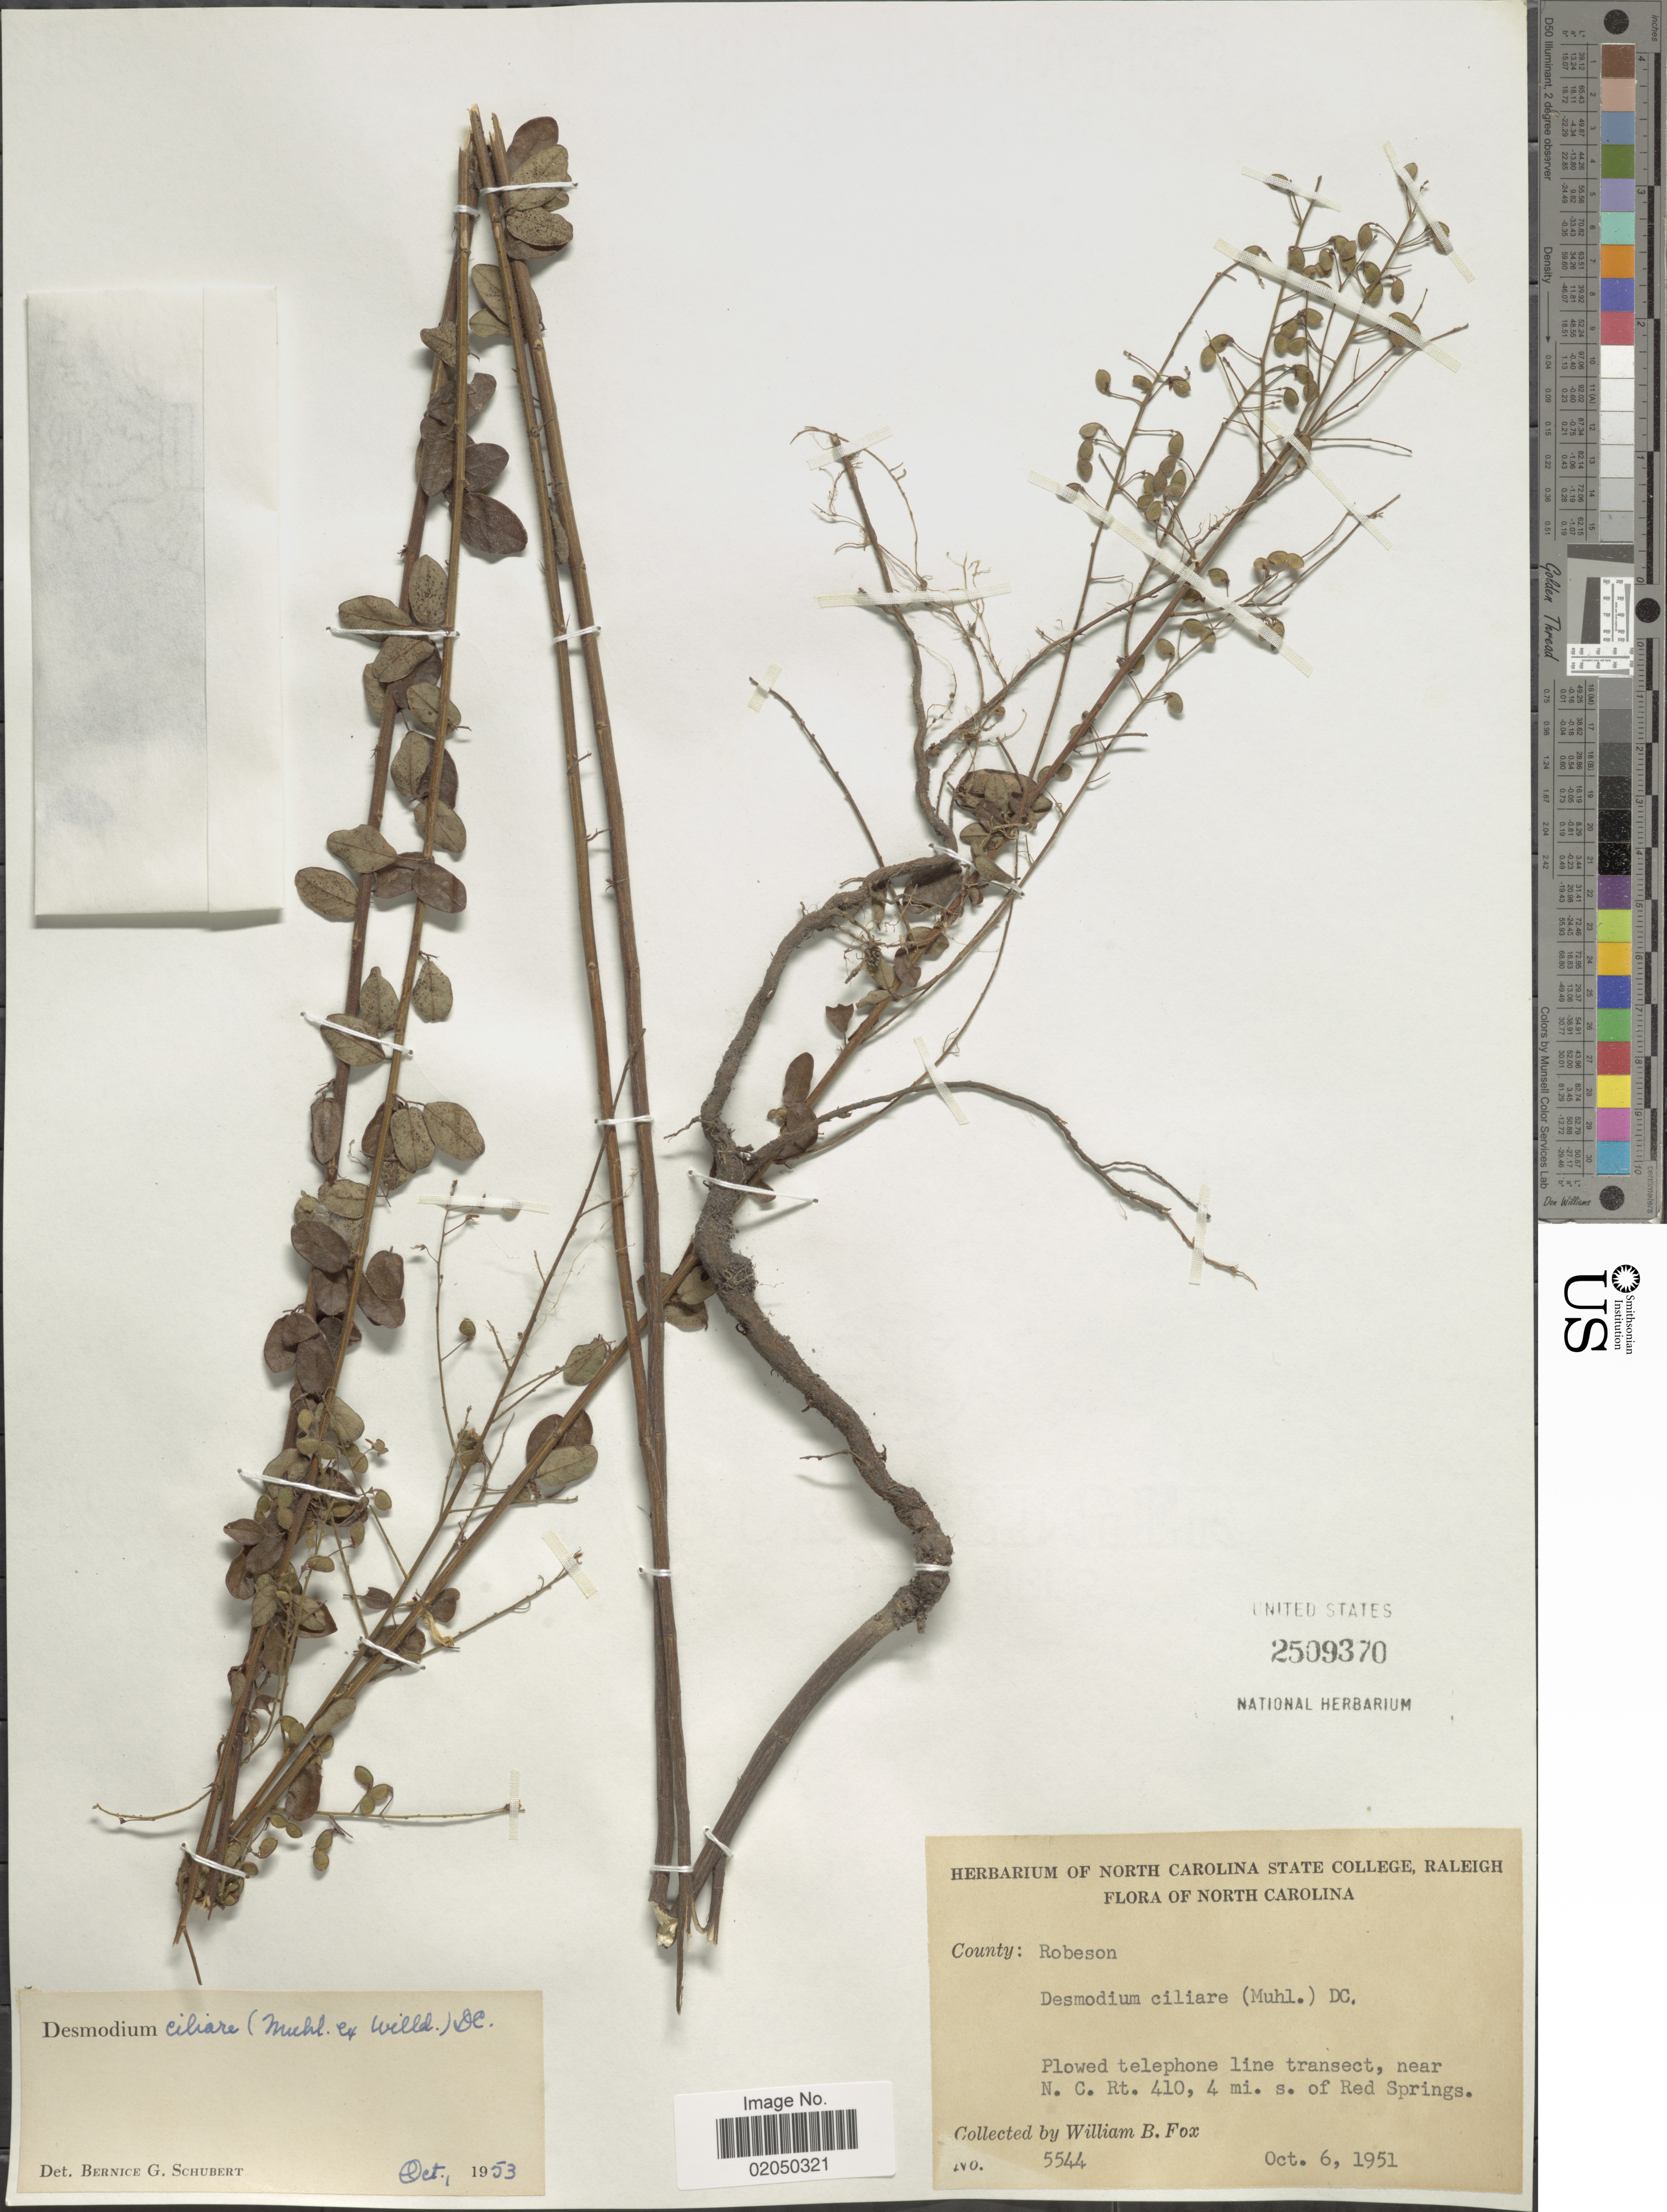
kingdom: Plantae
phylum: Tracheophyta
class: Magnoliopsida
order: Fabales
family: Fabaceae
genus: Desmodium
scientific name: Desmodium ciliare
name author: (Muhl. ex Willd.) DC.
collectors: W. B. Fox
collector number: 5544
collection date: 1951-10-06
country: United States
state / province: North Carolina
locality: County Robeson, Plowed telephone line transect, near N.C. Rt. 410, 4 mi. s. of Red Springs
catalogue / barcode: US 2509370